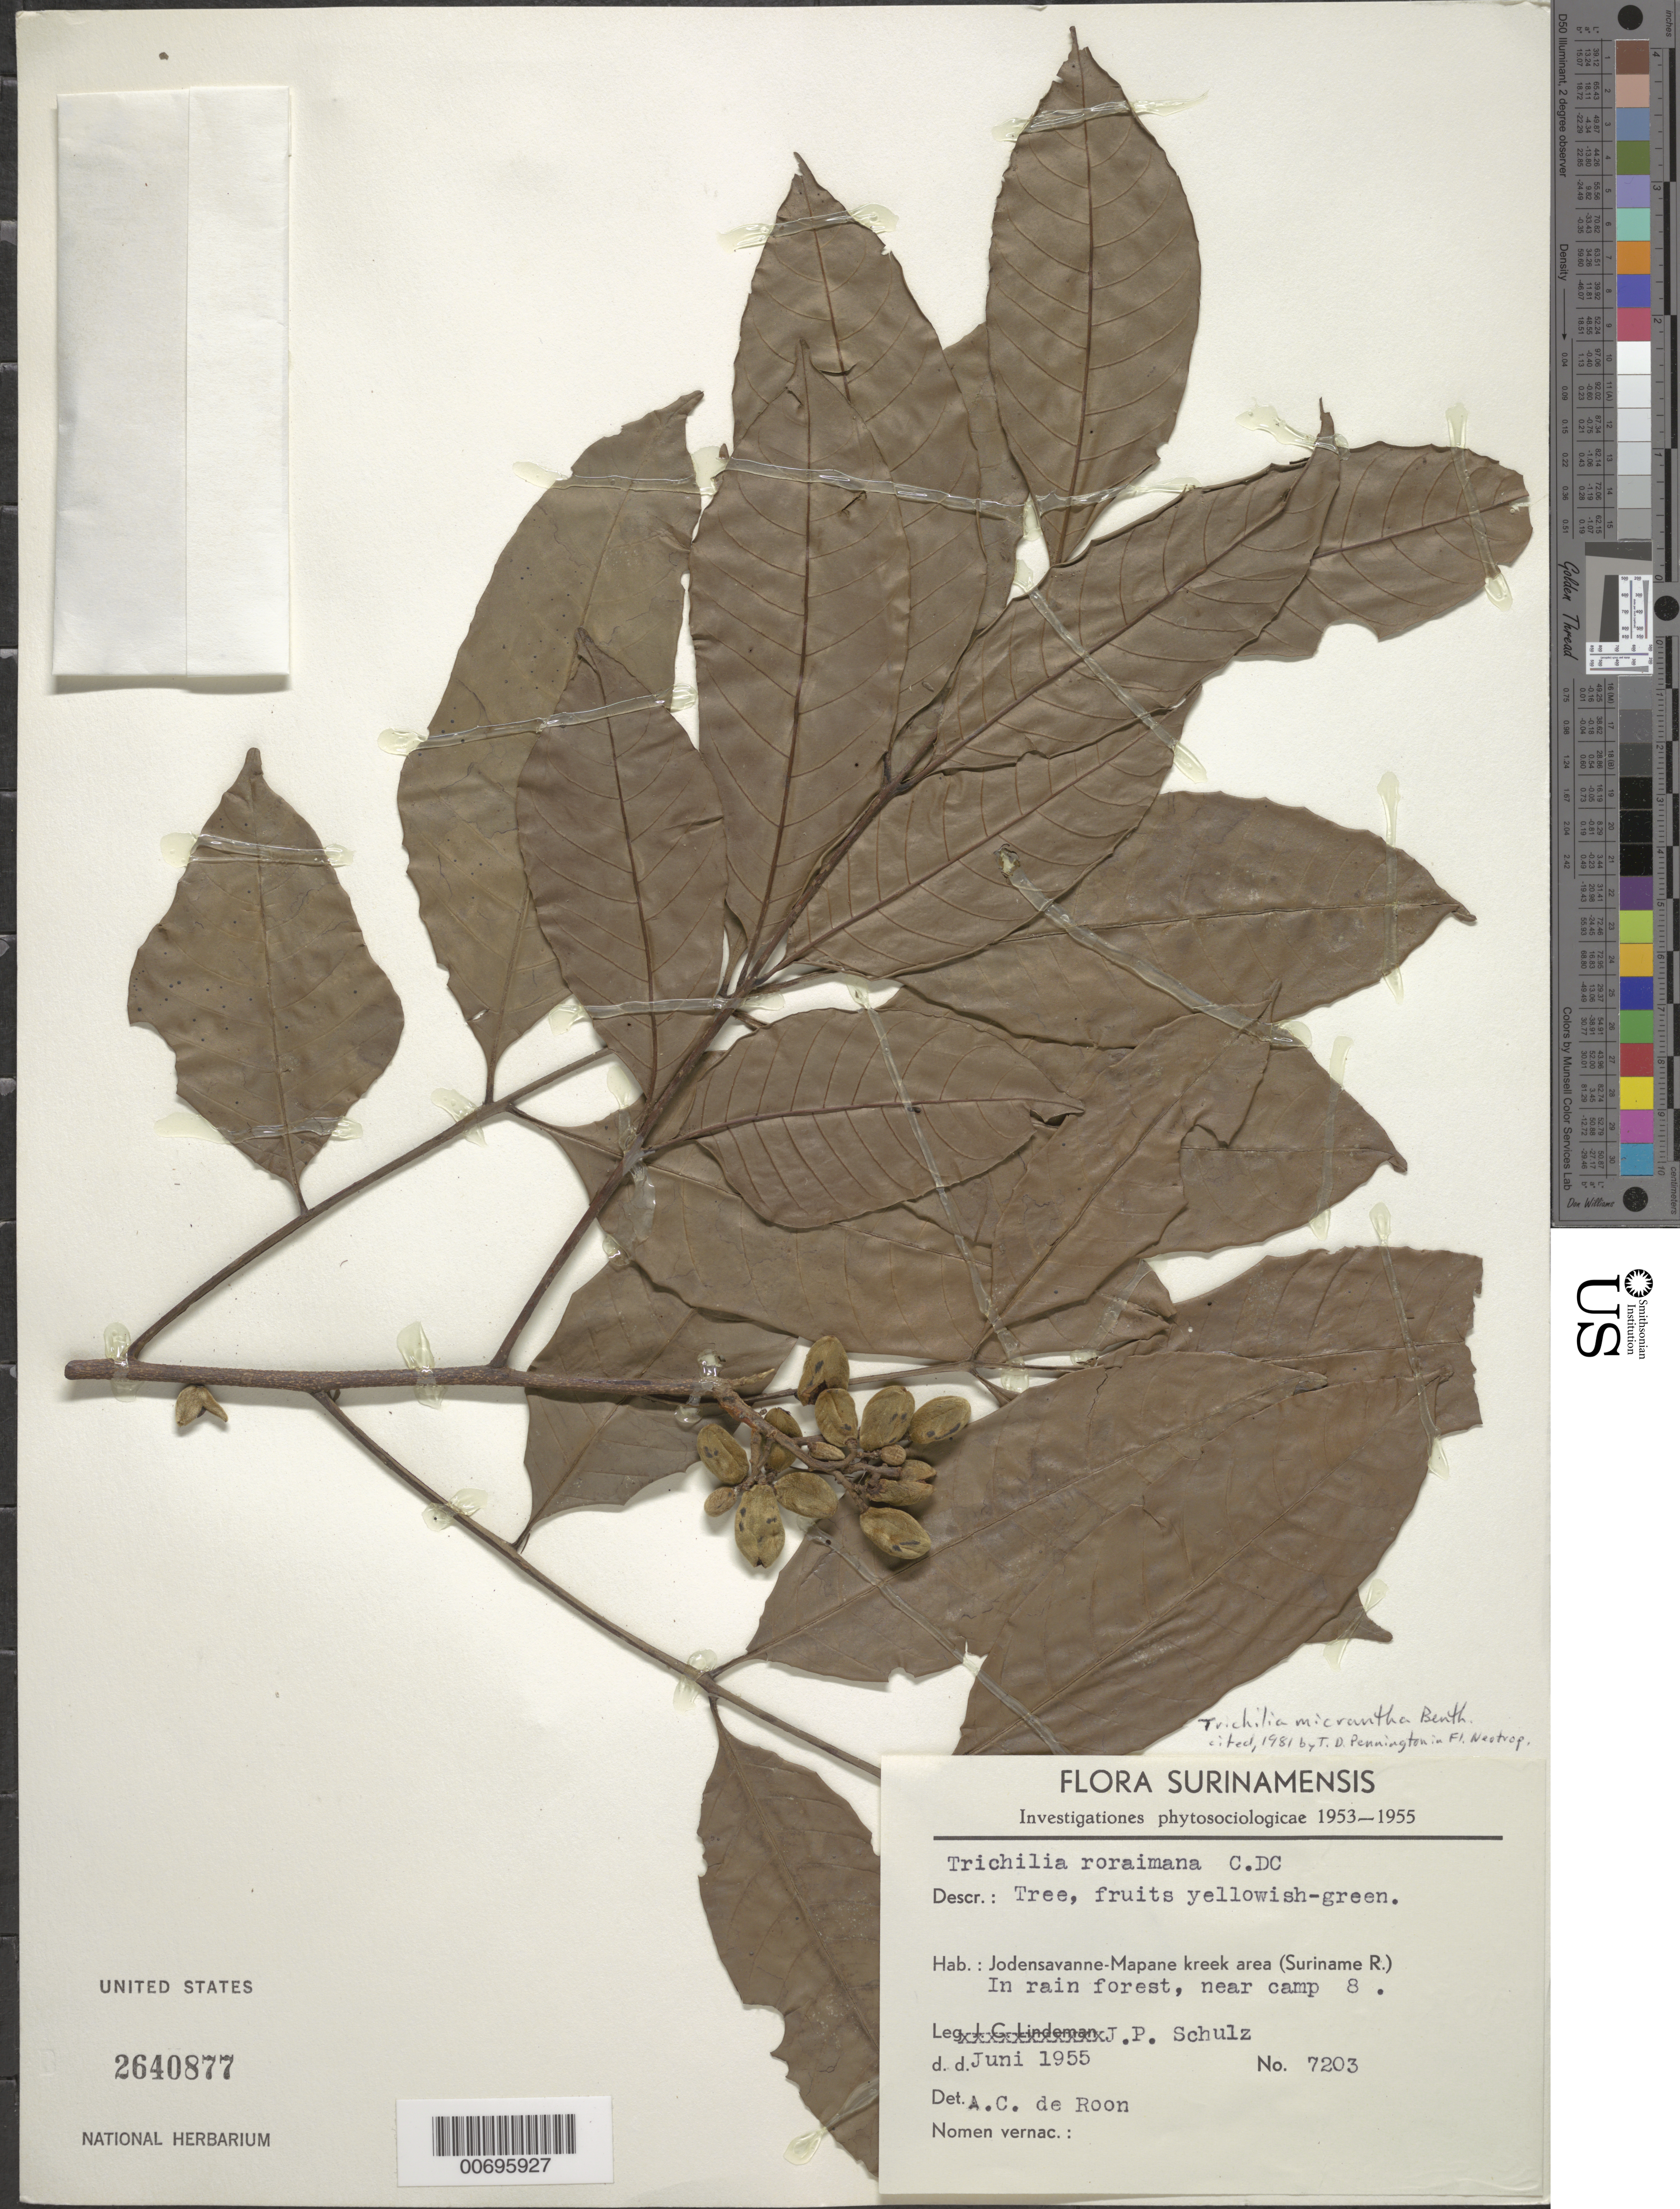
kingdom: Plantae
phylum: Tracheophyta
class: Magnoliopsida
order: Sapindales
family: Meliaceae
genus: Trichilia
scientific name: Trichilia micrantha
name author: Benth.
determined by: Pennington, T. D., (K)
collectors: J. P. Schulz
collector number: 7203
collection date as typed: Jun-55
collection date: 1955-06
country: Suriname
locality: Jodensavanne-Mapane kreek area (SURINAMEe R.), near Camp 8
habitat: In rain forest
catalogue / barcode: US 2640877